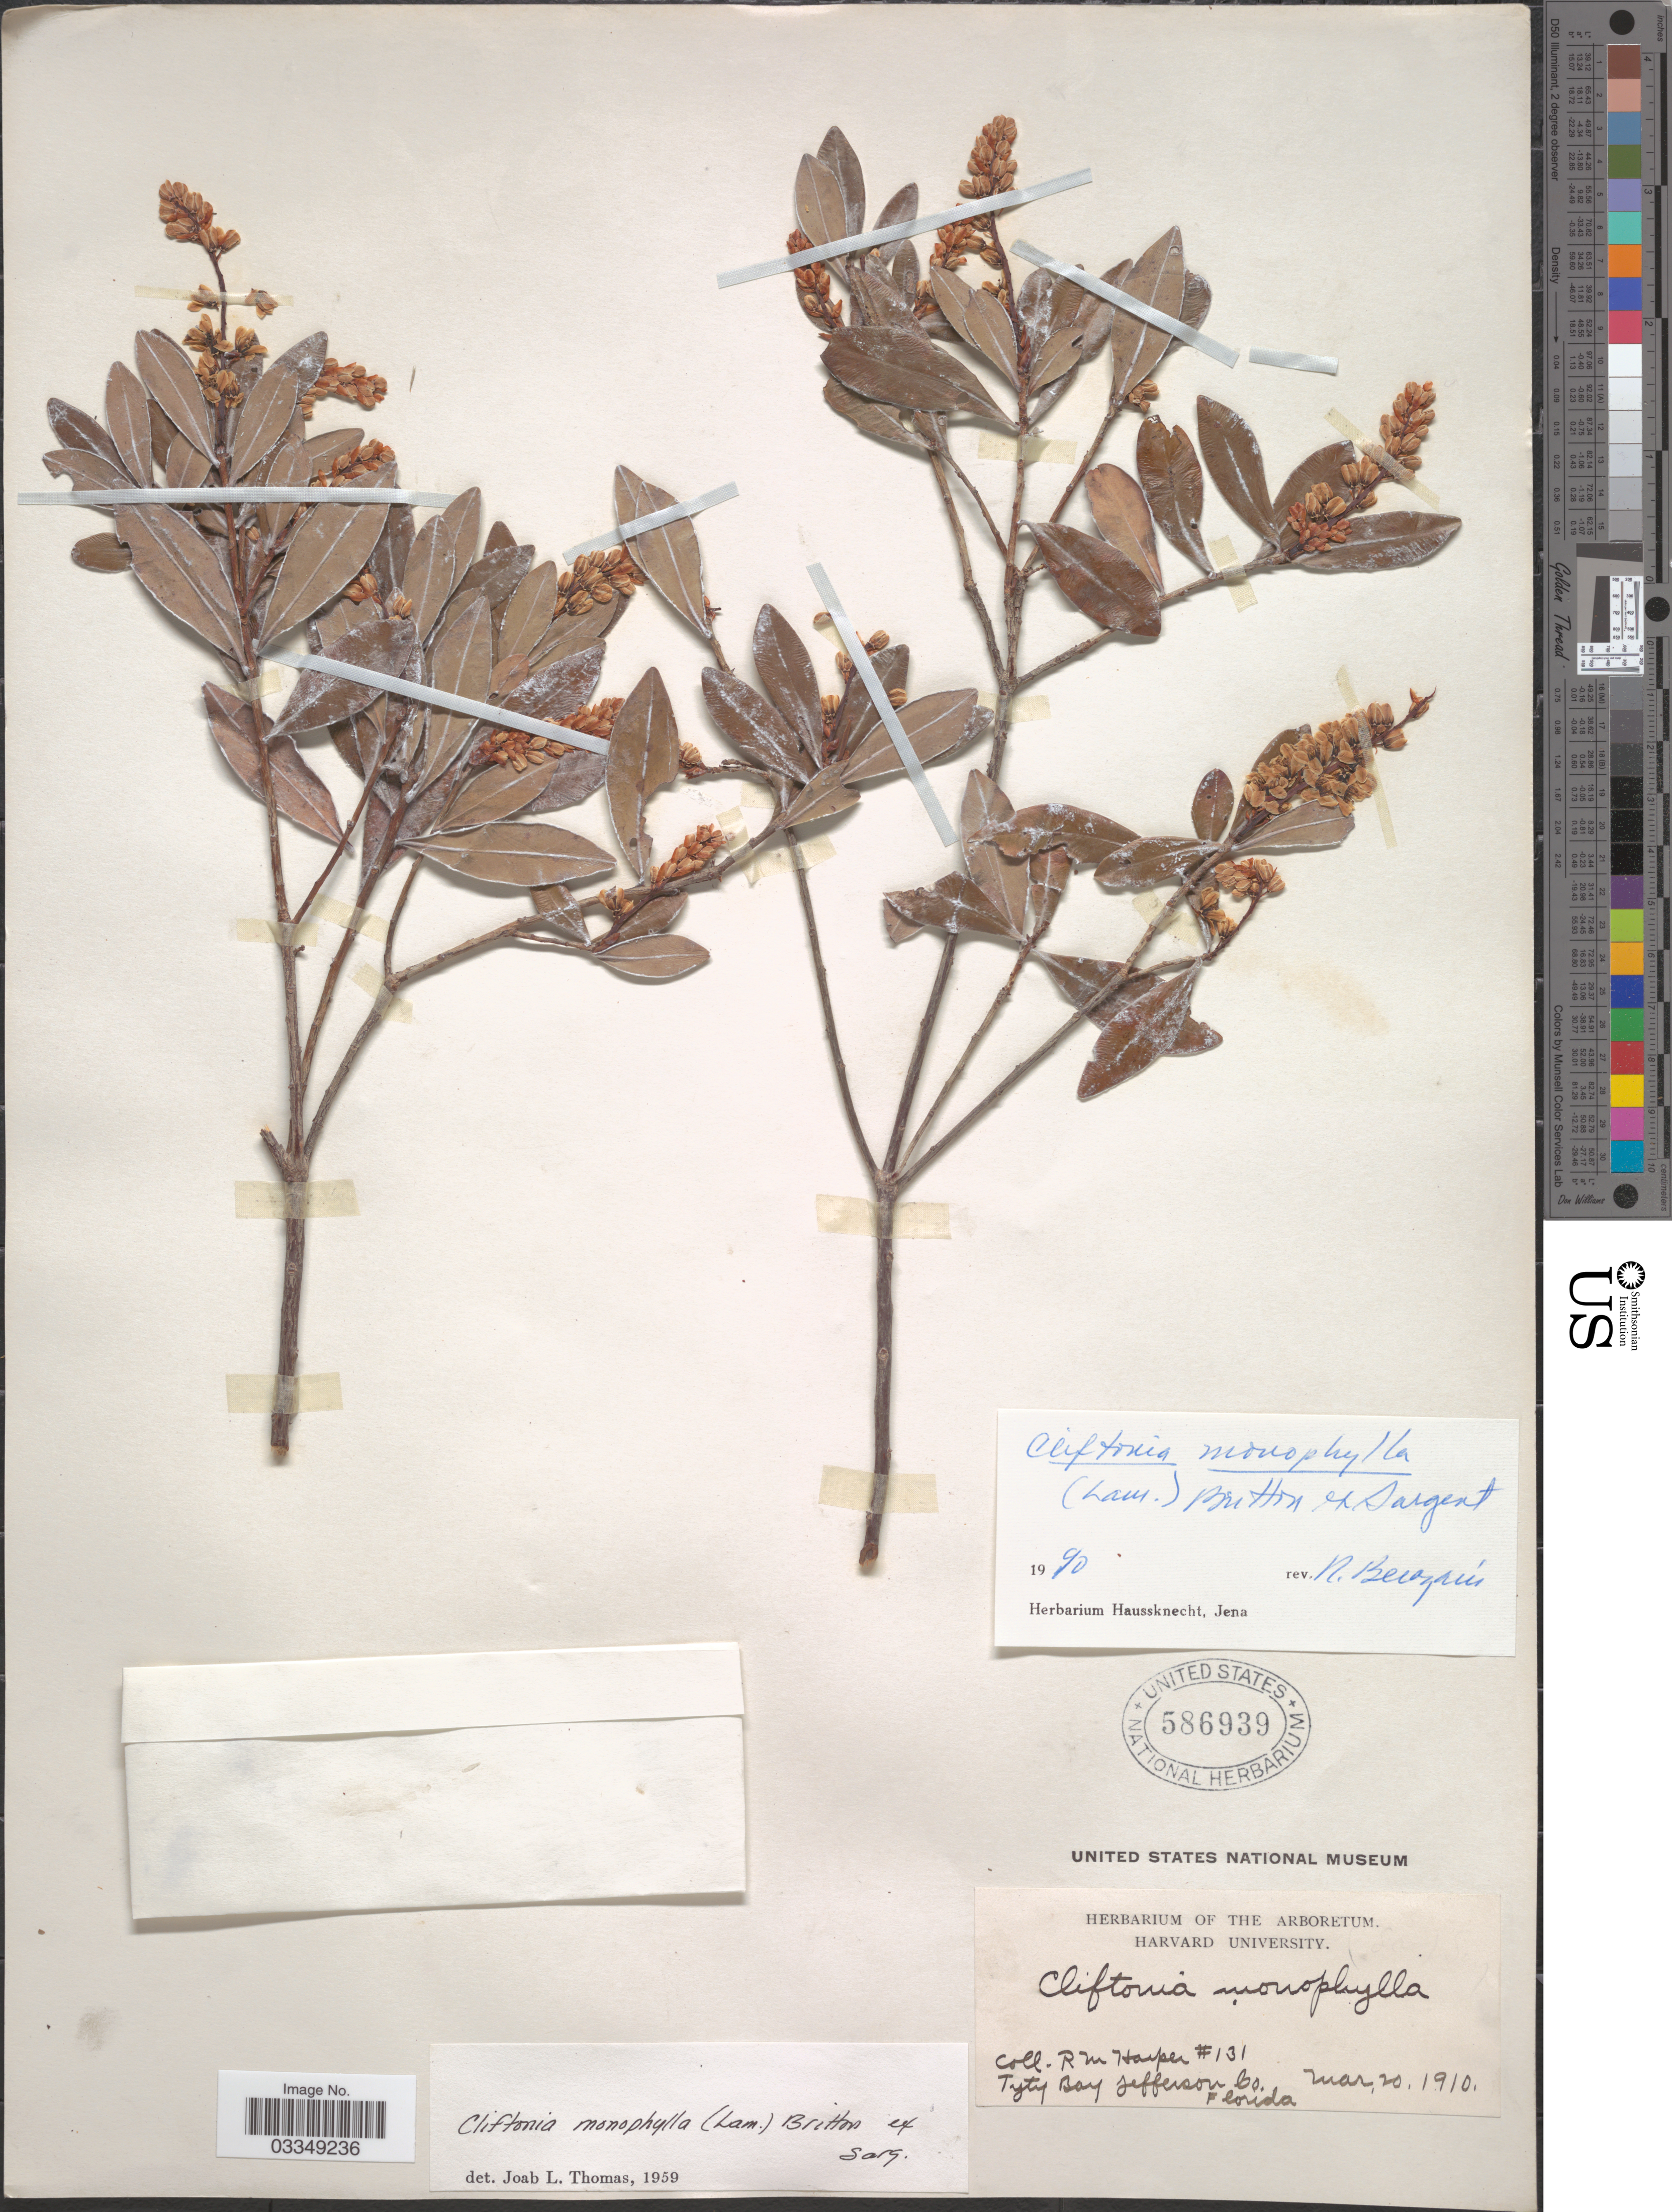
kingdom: Plantae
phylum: Tracheophyta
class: Magnoliopsida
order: Ericales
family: Cyrillaceae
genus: Cliftonia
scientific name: Cliftonia monophylla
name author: (Lam.) Britton ex Sarg.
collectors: R. Harper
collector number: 131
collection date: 1910-03-20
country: United States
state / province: Florida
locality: Tyty Bay Jefferson Co.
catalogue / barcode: US 586939